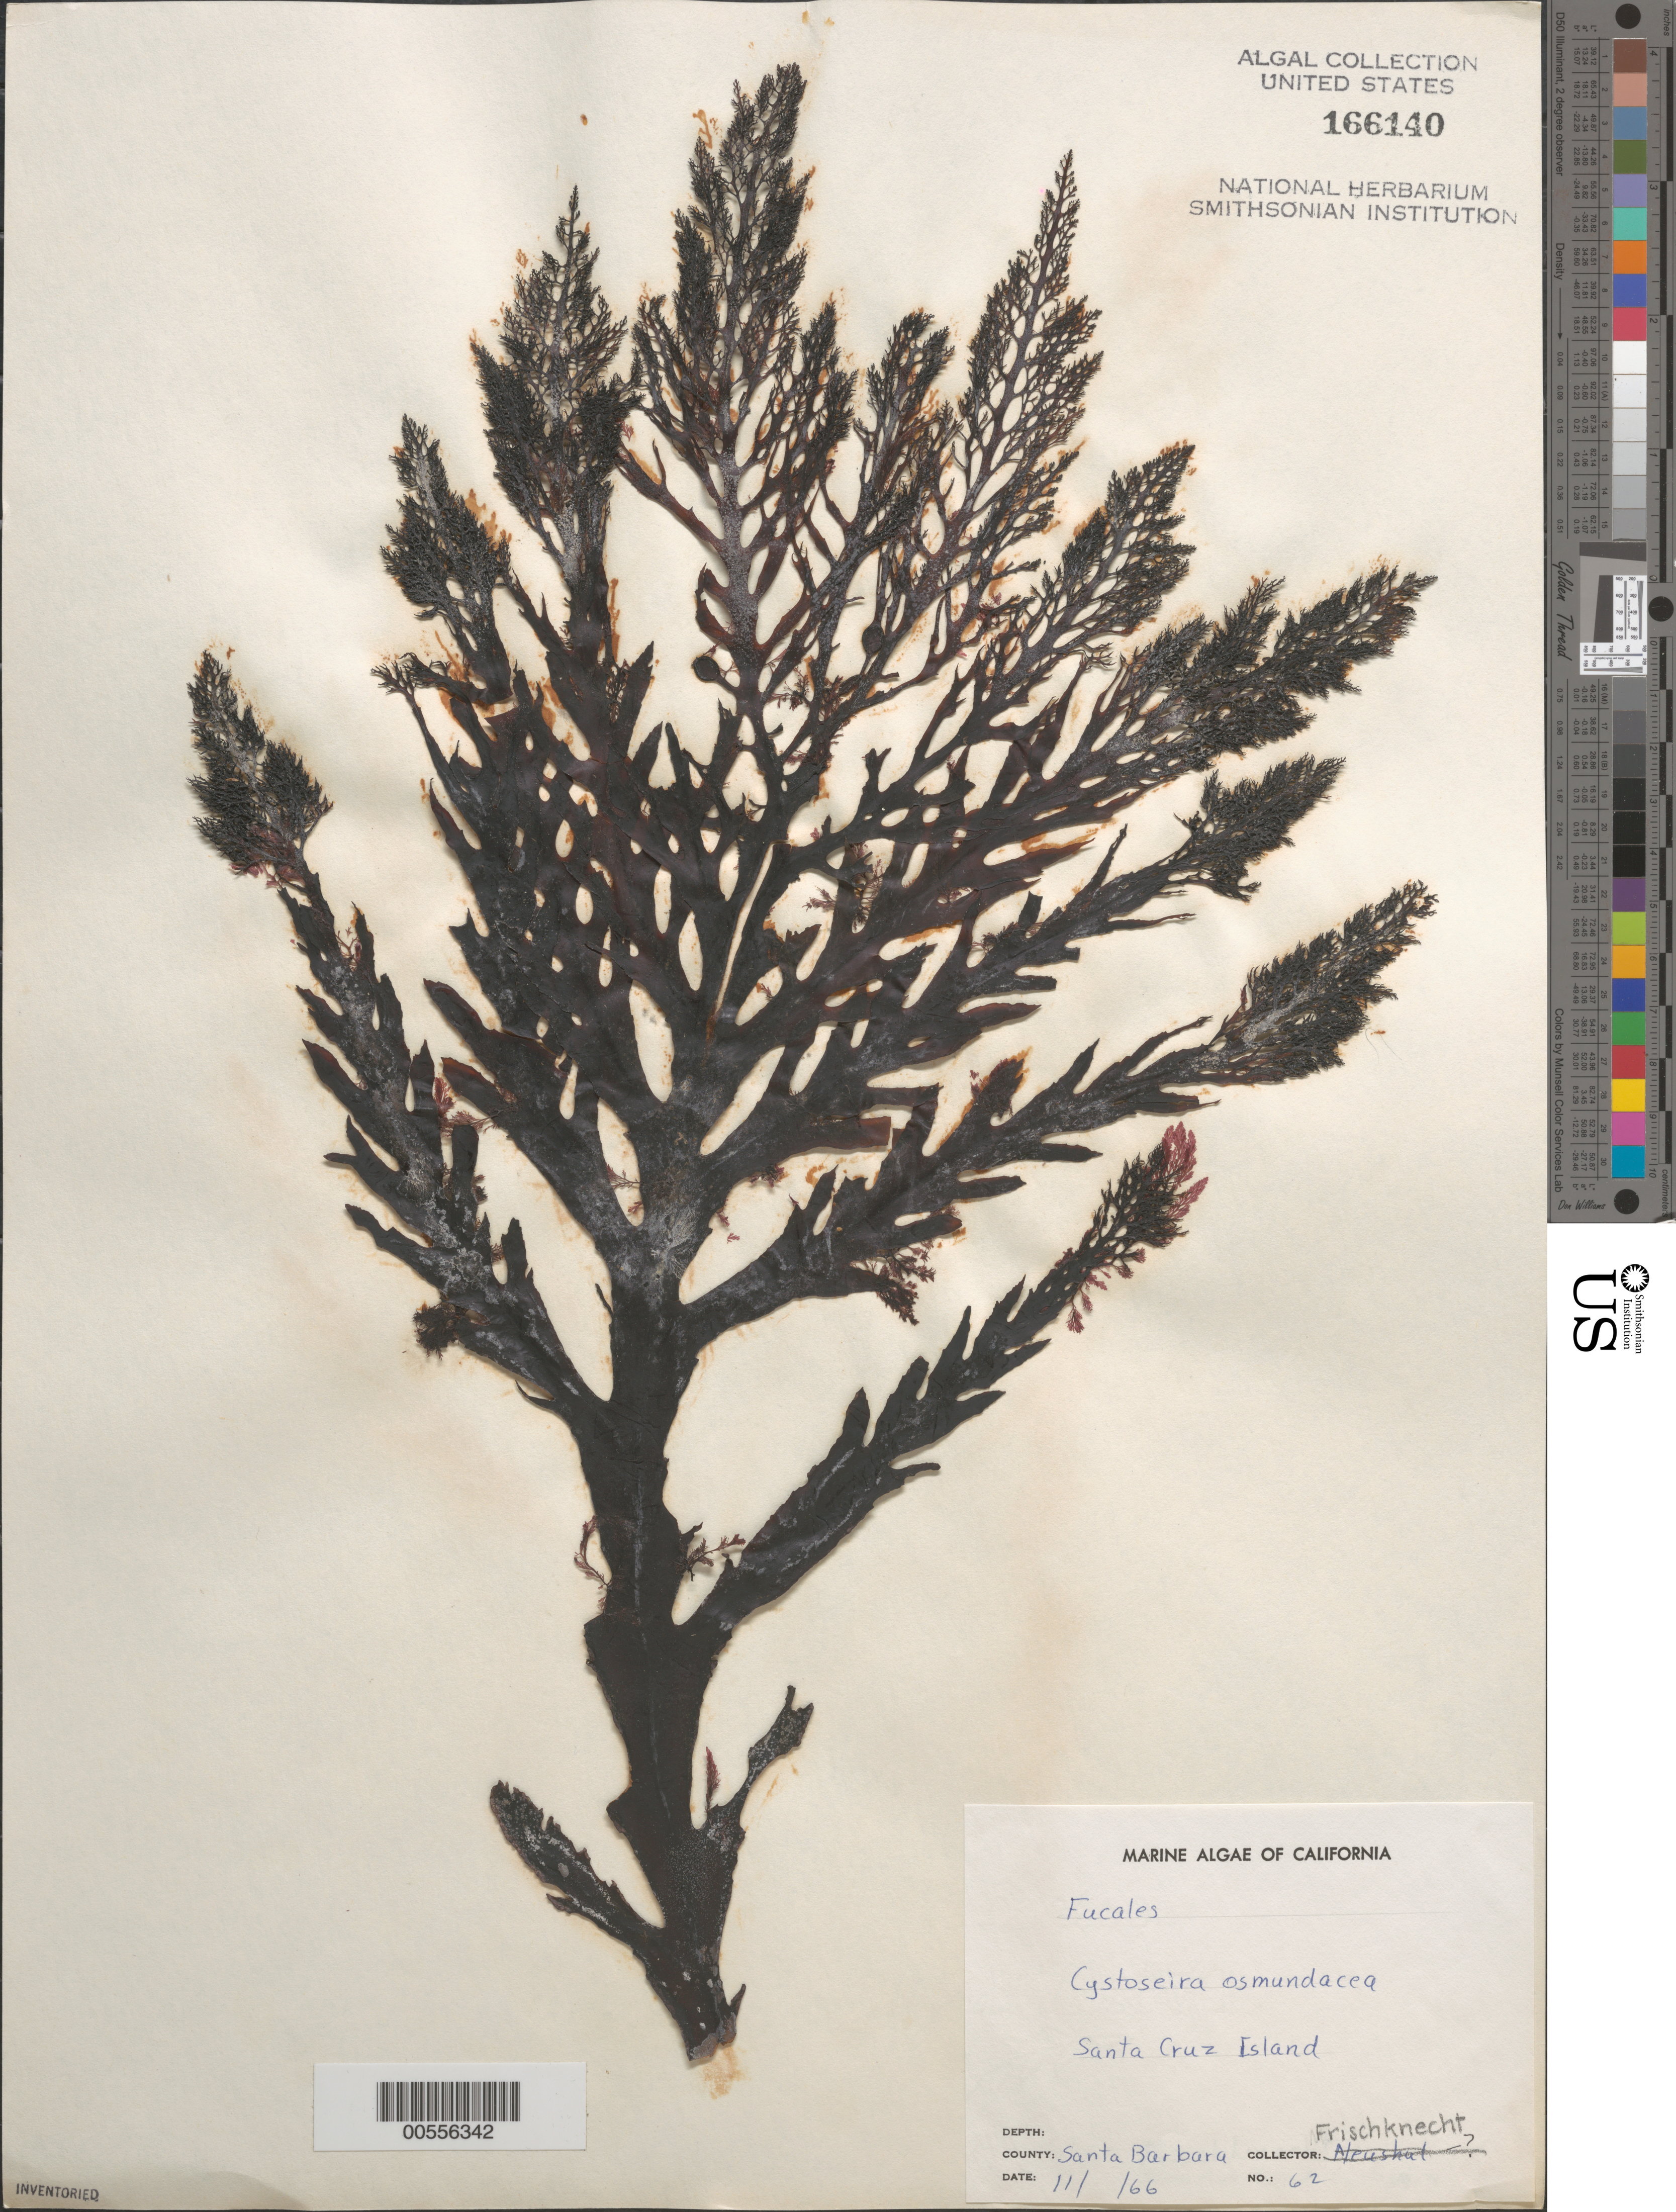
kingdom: Chromista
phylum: Ochrophyta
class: Phaeophyceae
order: Fucales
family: Sargassaceae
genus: Cystoseira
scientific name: Cystoseira osmundacea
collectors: -. Frischknecht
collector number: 62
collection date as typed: Nov 1966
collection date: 1966-11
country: United States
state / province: California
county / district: Santa Barbara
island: Santa Cruz Island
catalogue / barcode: US 166140